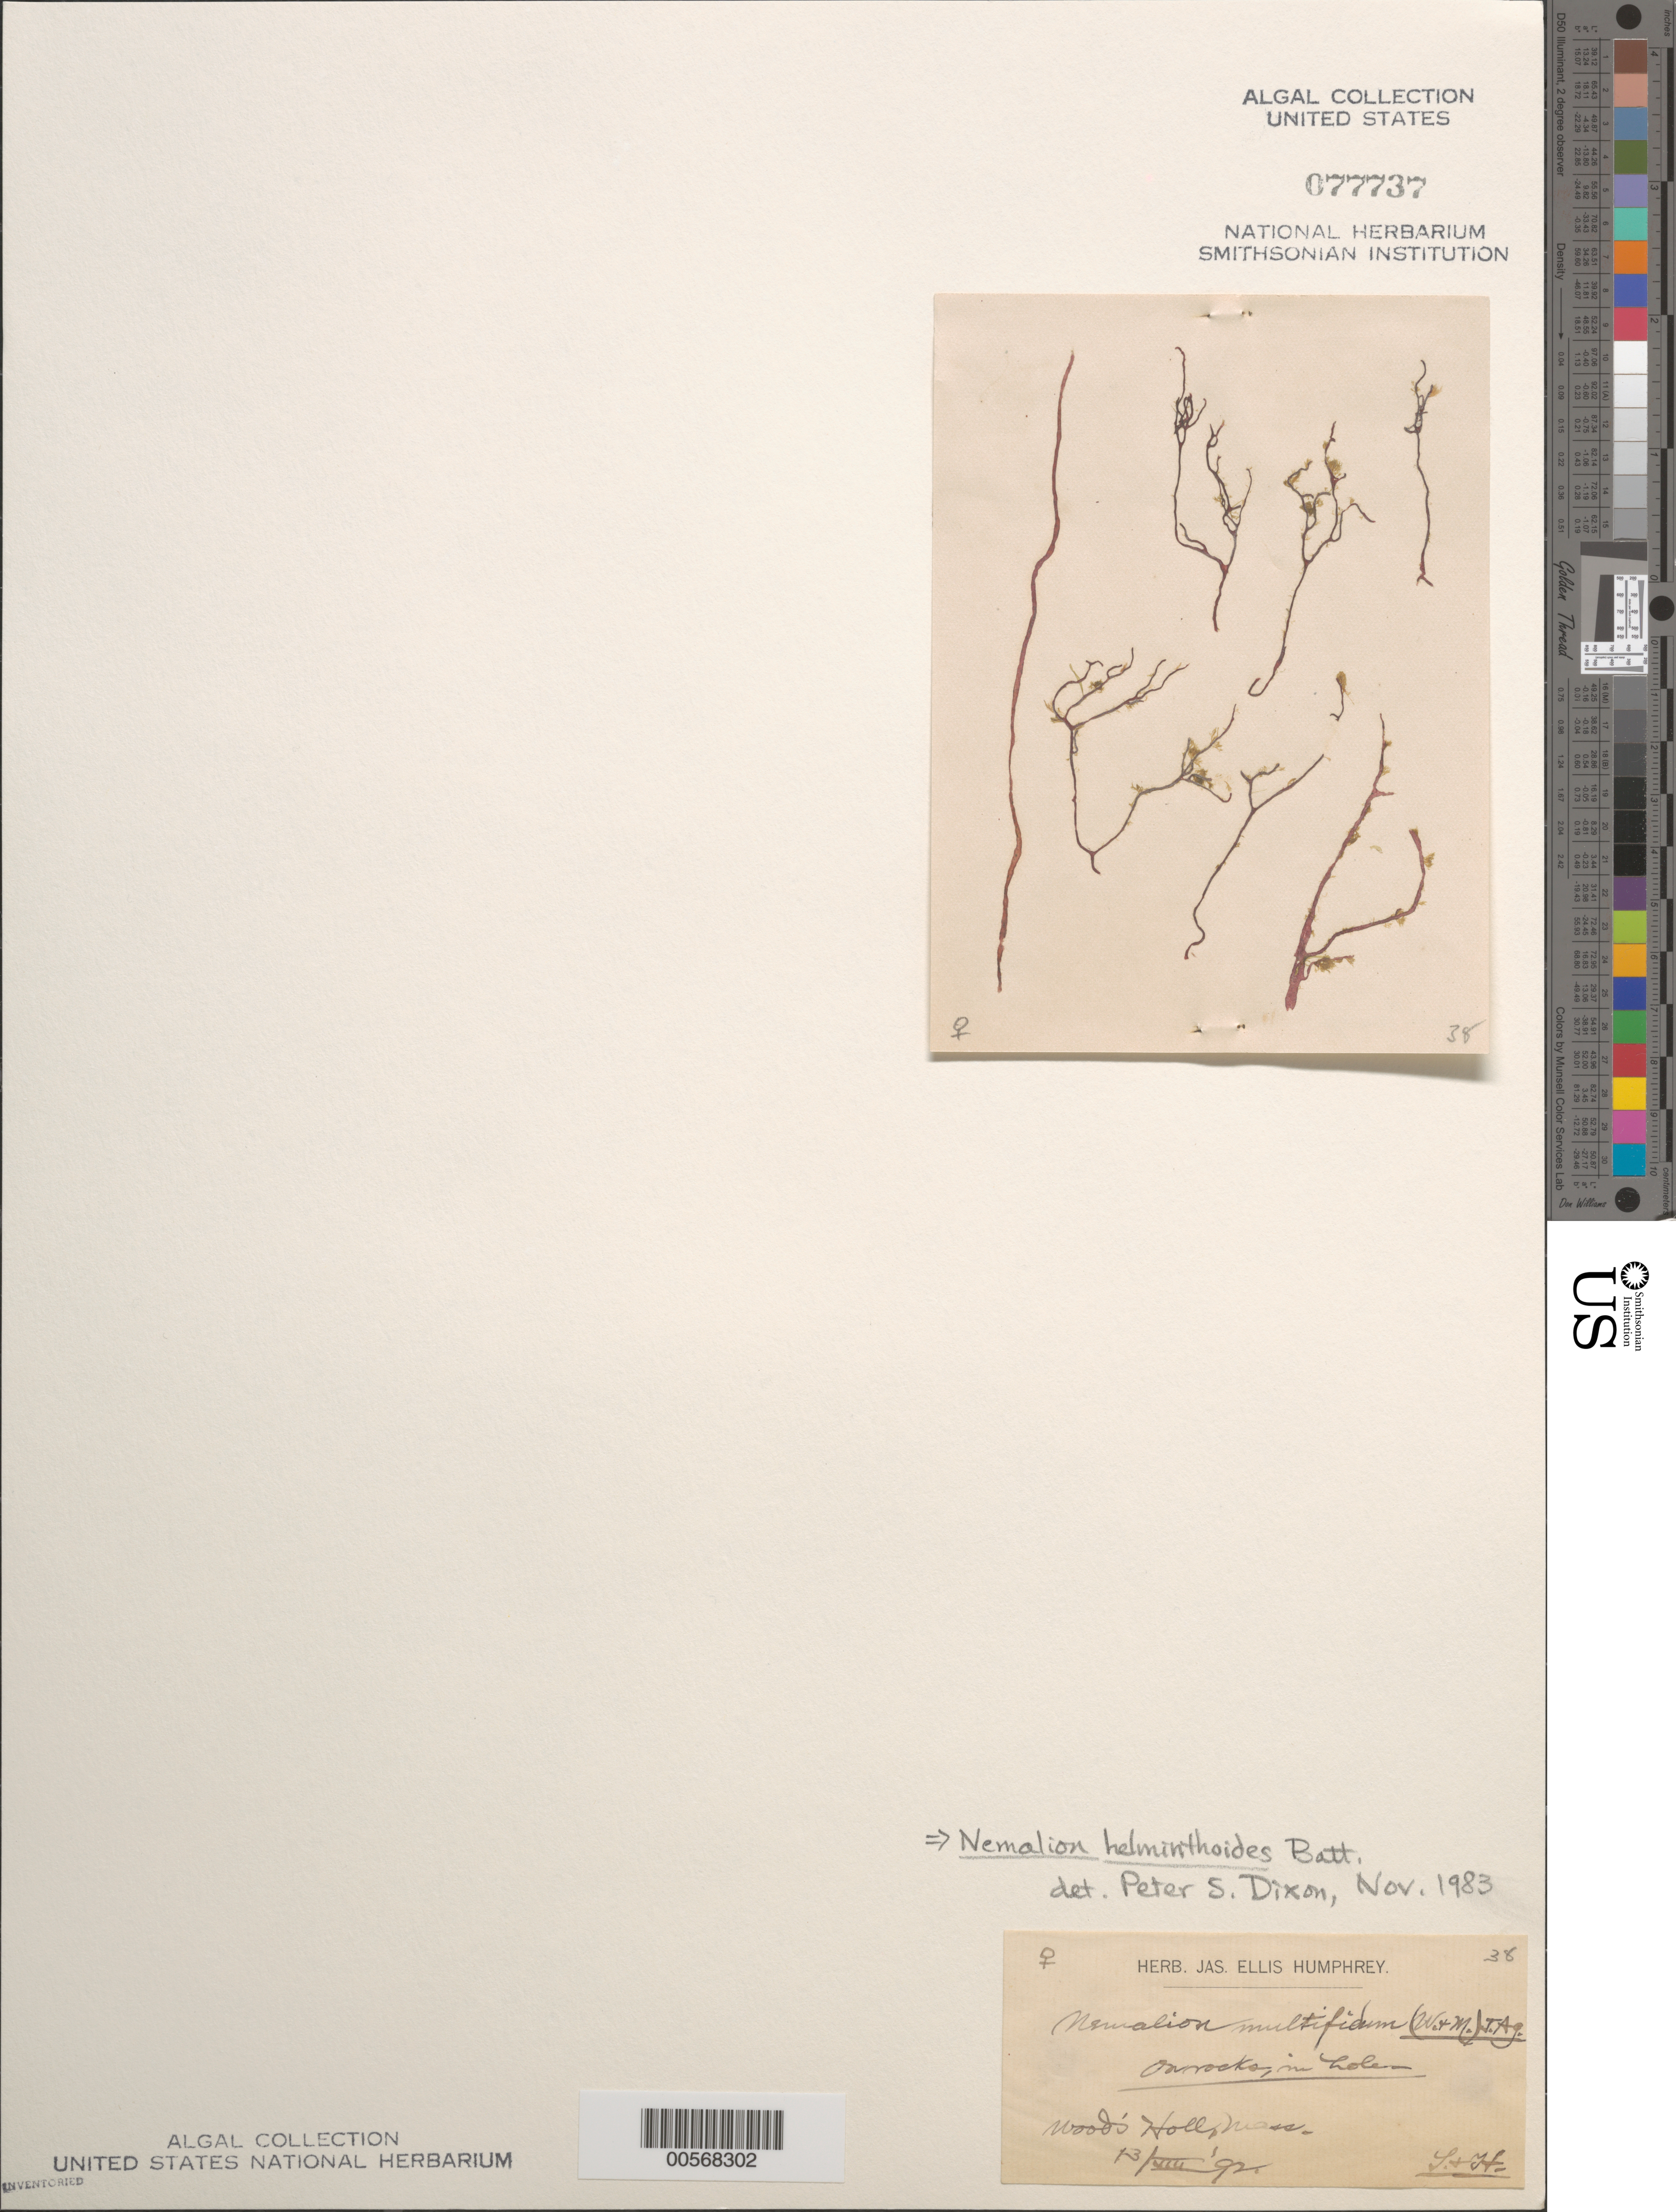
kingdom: Plantae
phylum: Rhodophyta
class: Florideophyceae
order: Nemaliales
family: Nemaliaceae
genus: Nemalion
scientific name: Nemalion multifidum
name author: (Lyngb.) Chauvin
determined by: Algae name updating Project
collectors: J. Humphrey & C. Linnaeus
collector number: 38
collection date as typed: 13 Aug 1892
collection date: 1892-08-13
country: United States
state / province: Massachusetts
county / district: Barnstable County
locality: Woods Hole (Wood's Holl)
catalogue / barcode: US 77737